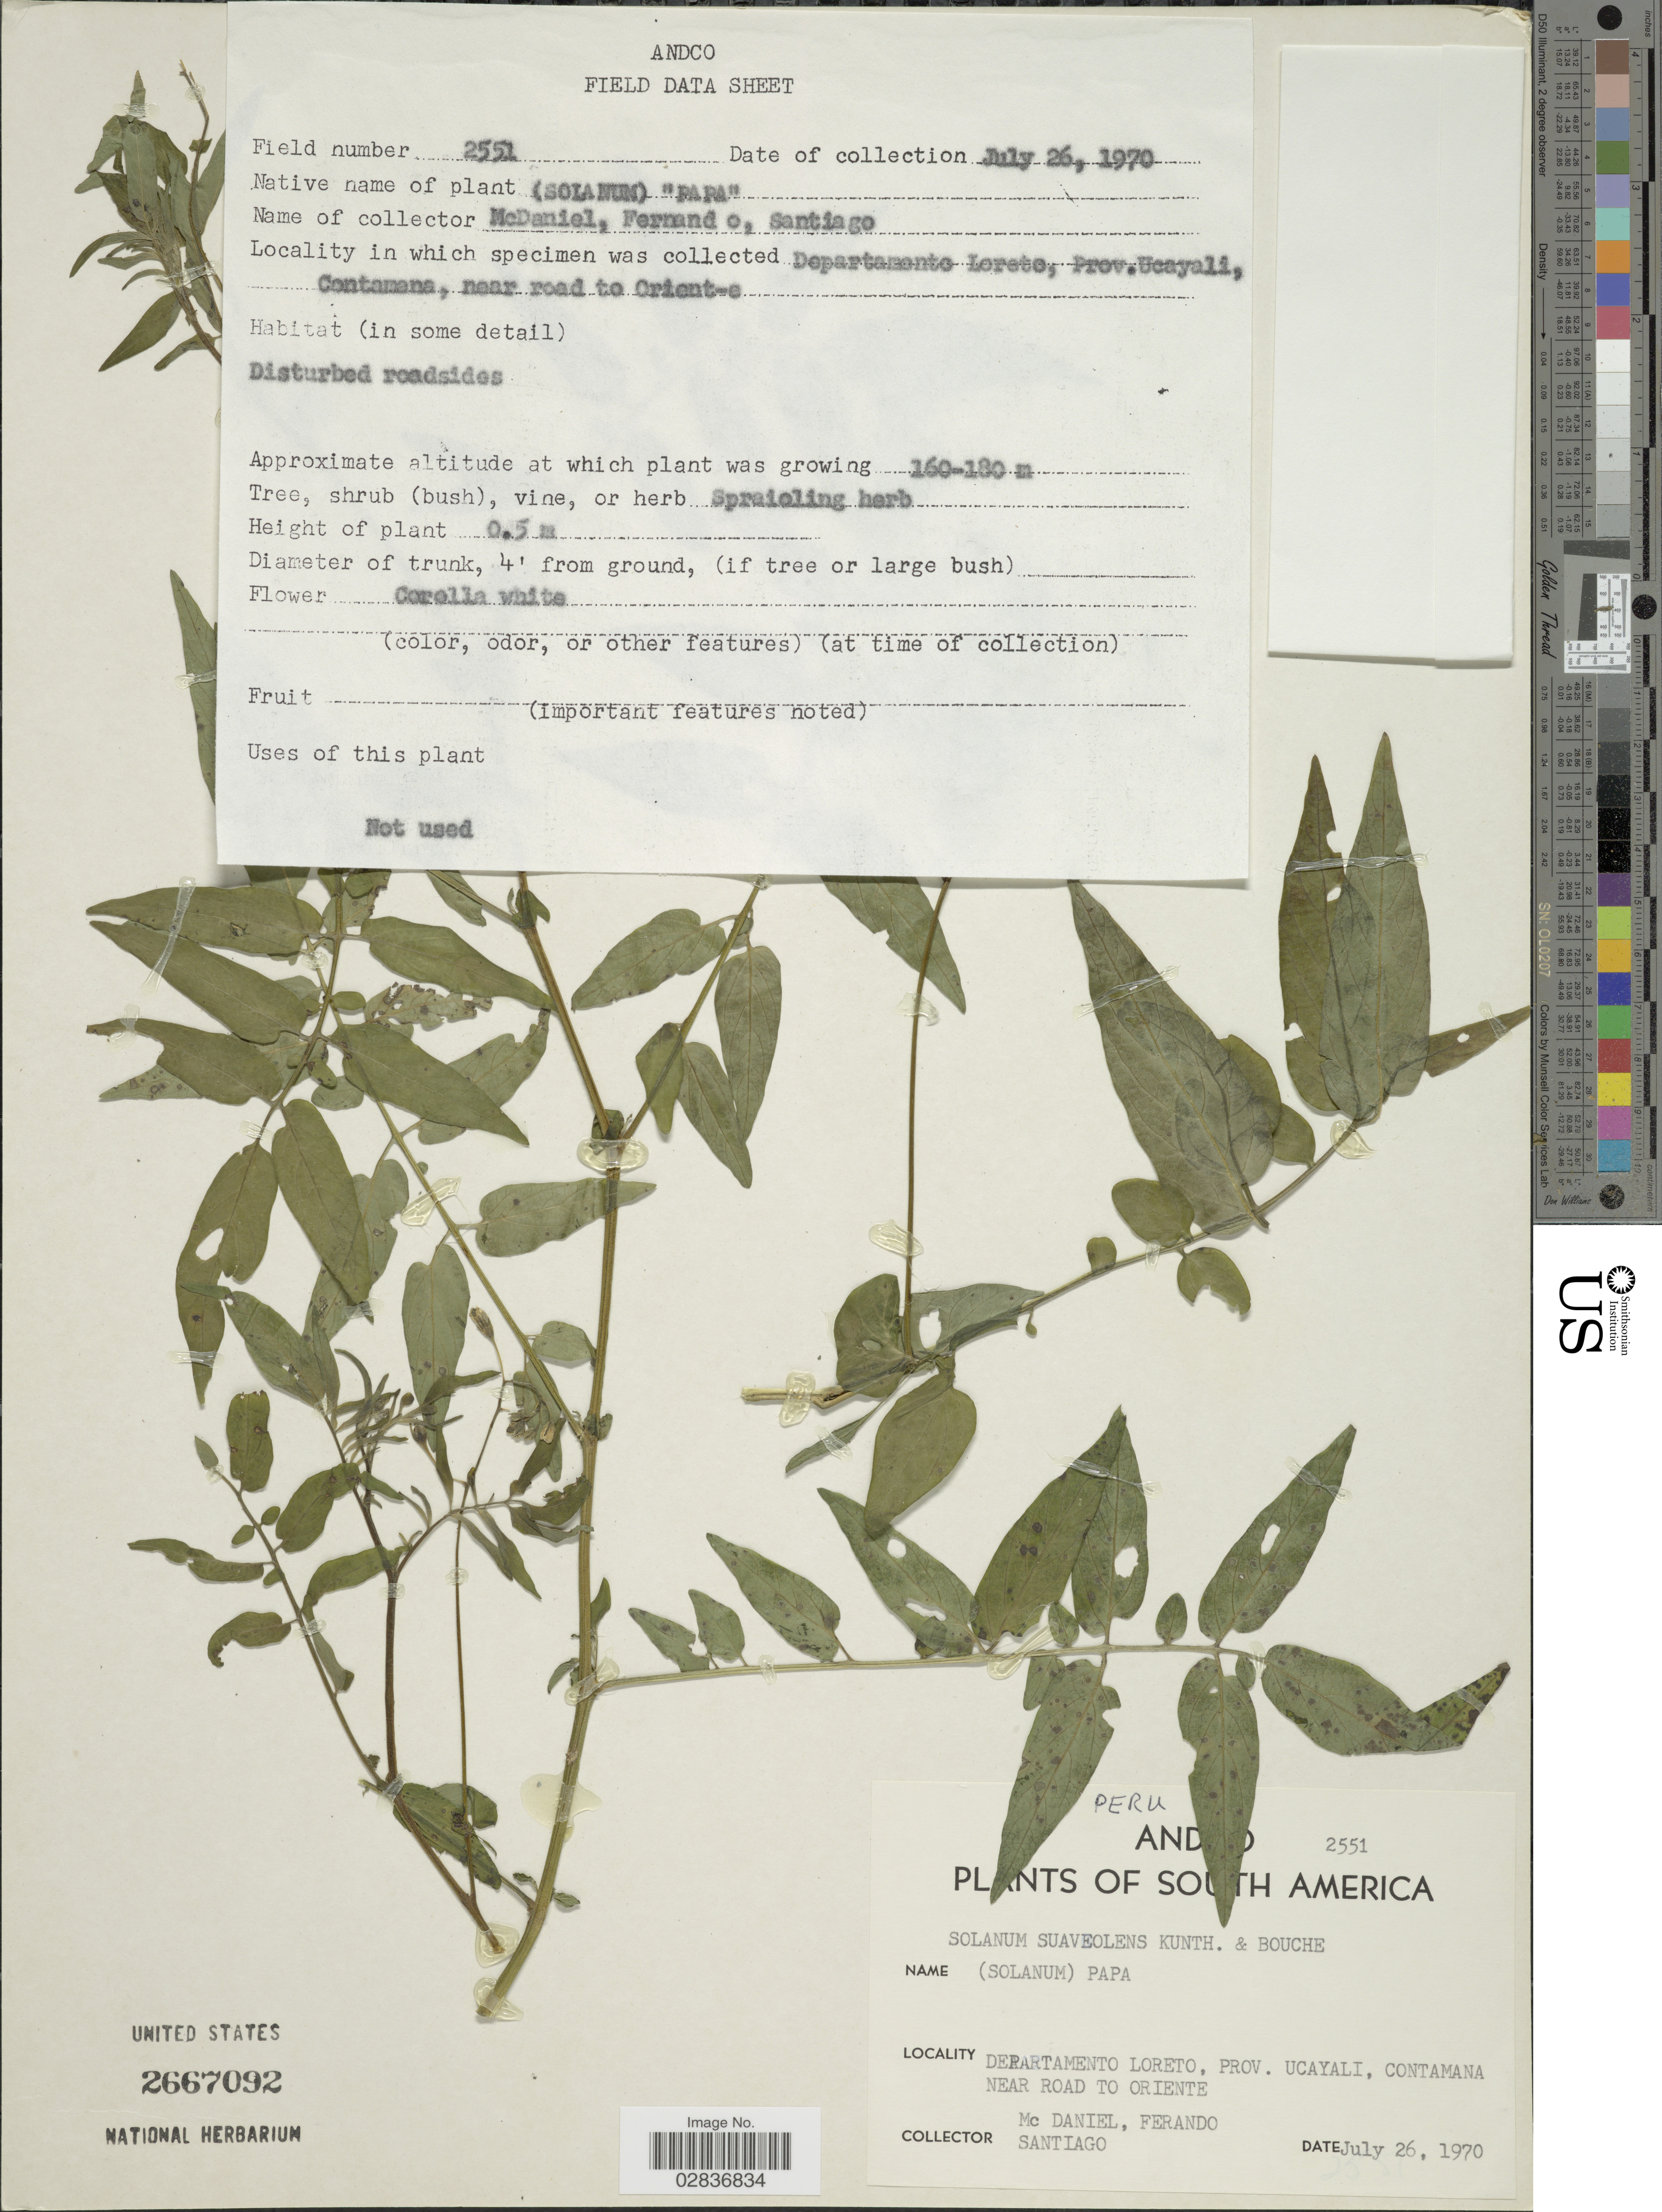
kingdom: Plantae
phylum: Tracheophyta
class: Magnoliopsida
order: Solanales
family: Solanaceae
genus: Solanum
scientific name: Solanum suaveolens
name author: Kunth & C.D. Bouché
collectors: -- McDaniel, -- Fernando & -. Santiago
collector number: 2551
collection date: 1970-07-26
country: Peru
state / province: Loreto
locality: Departamento Loreto, Prov. Ucayali, Contamana near road to Oriente.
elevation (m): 160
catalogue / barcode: US 2667092